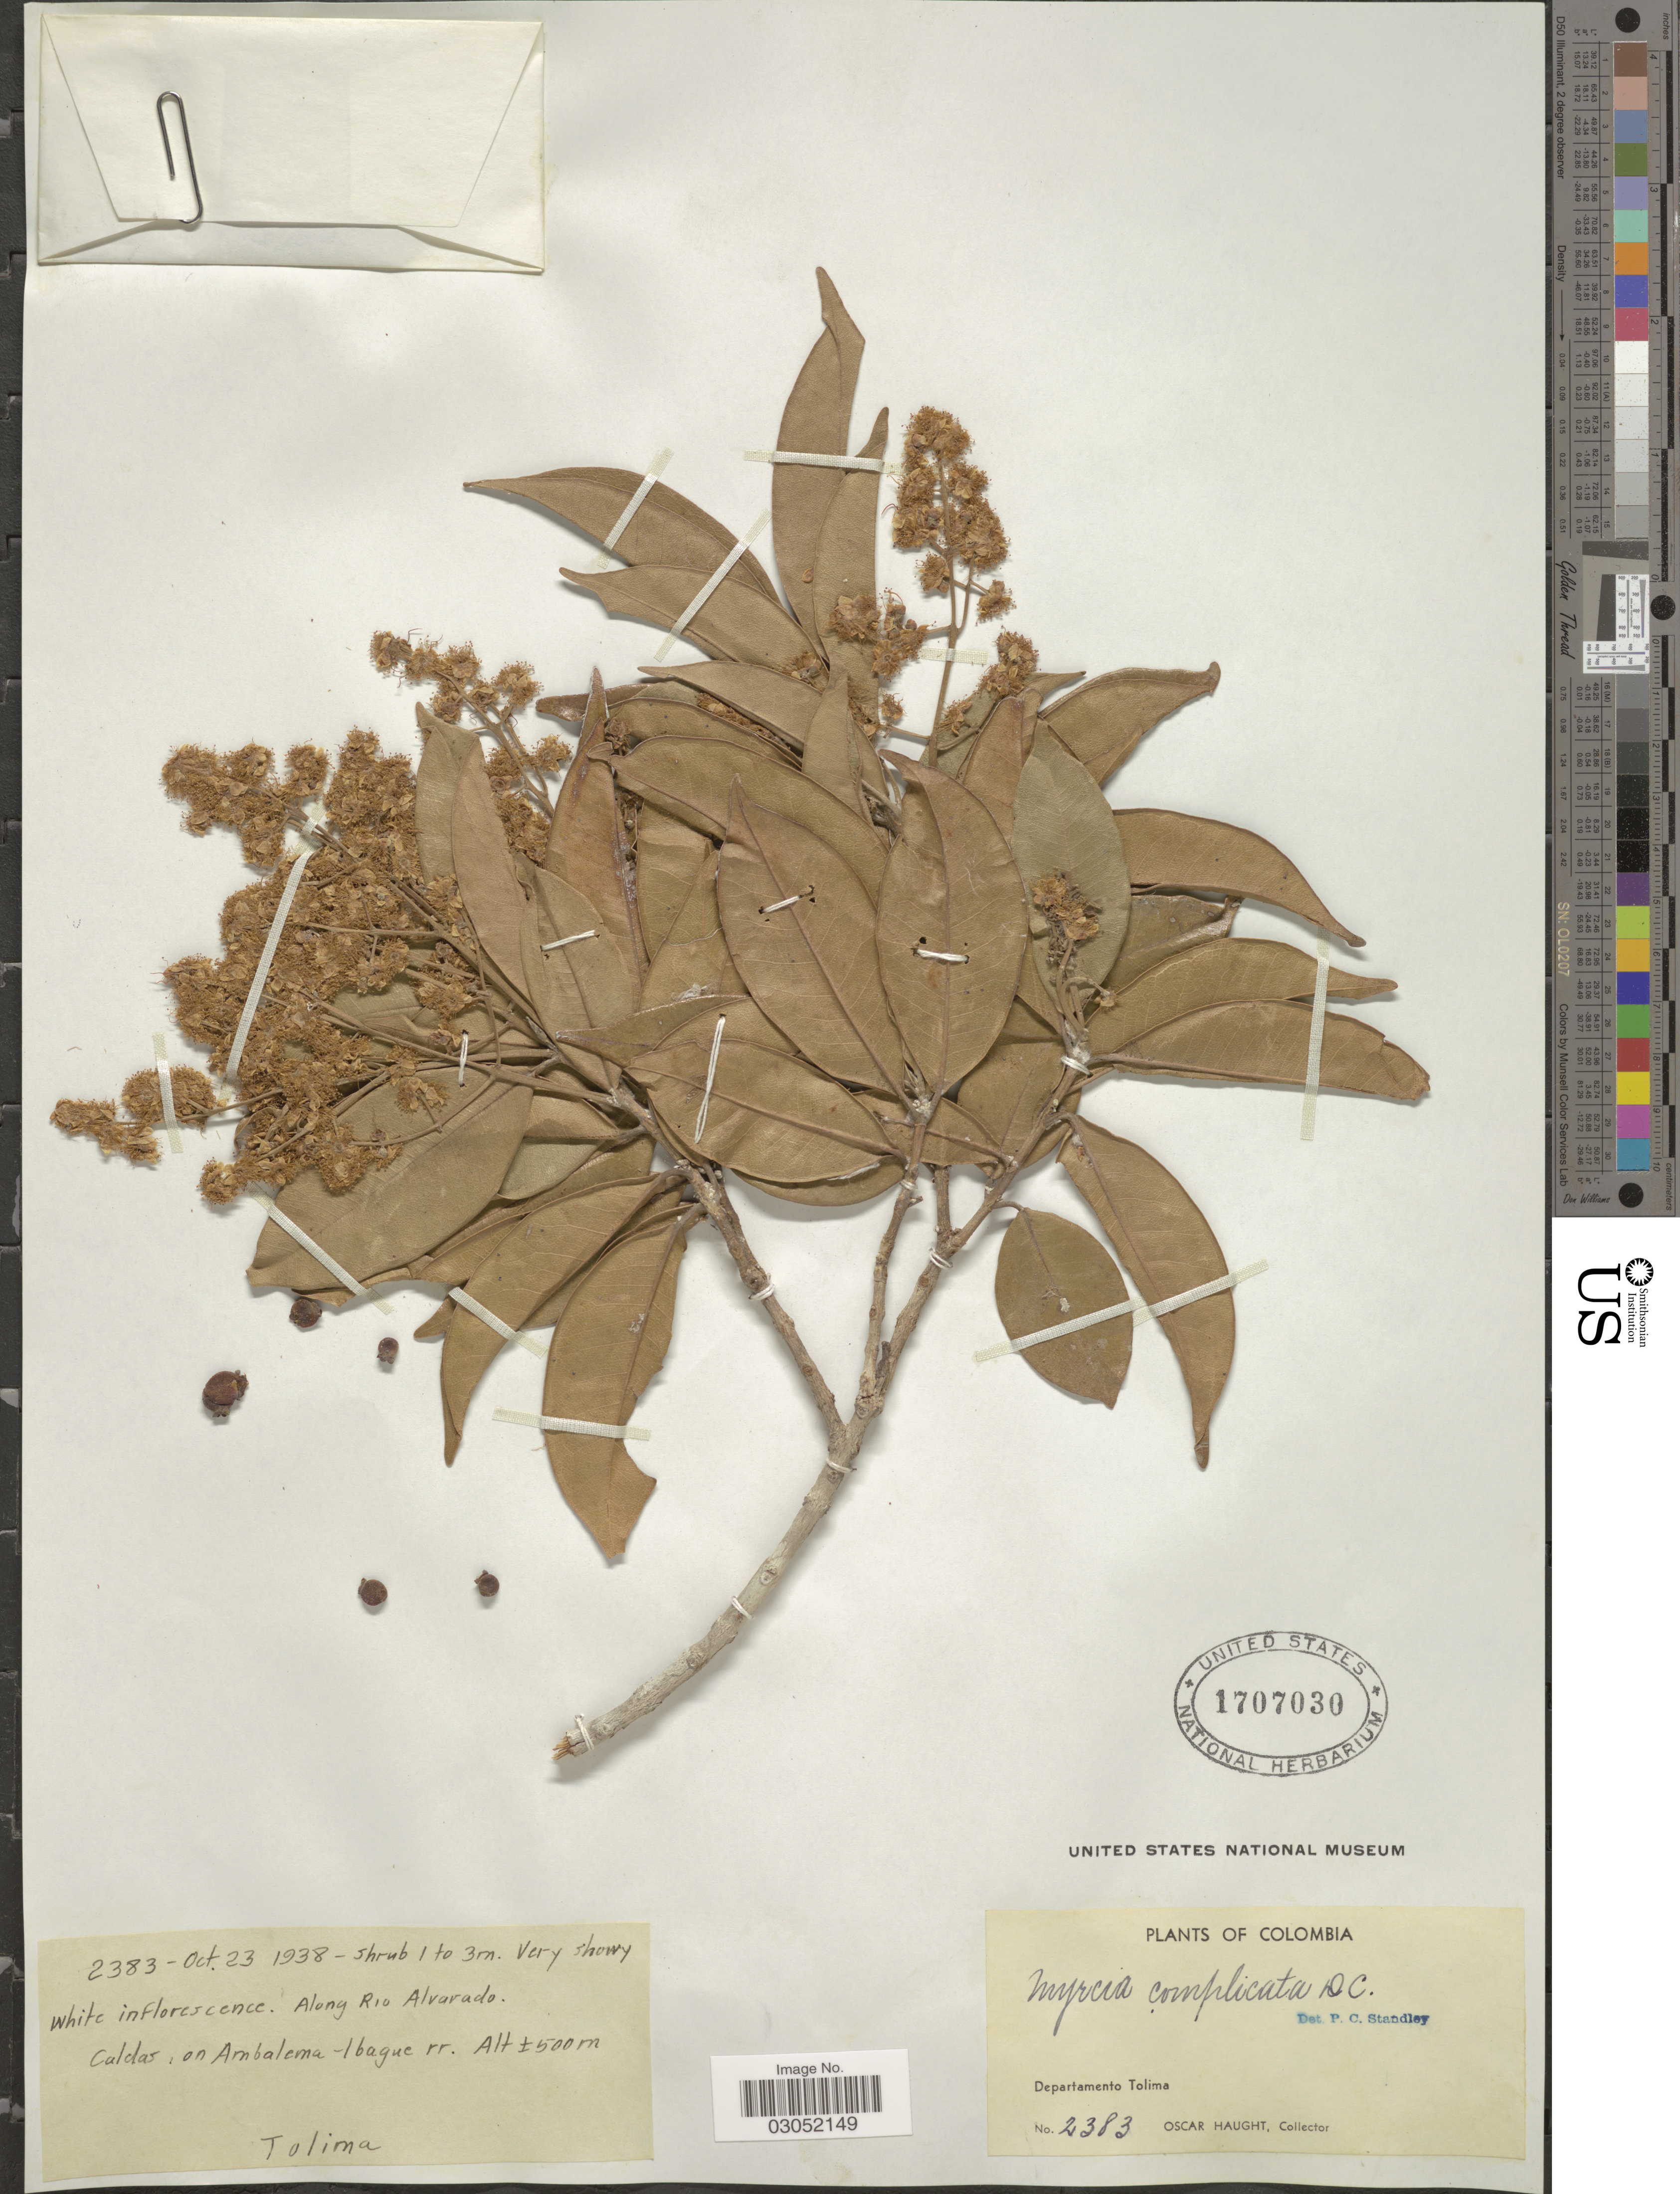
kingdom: Plantae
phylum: Tracheophyta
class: Magnoliopsida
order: Myrtales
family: Myrtaceae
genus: Myrcia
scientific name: Myrcia complicata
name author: DC.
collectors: O. Haught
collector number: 2383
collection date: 1938-10-23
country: Colombia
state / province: Tolima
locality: Departamento Tolima. Along Rio Alvarado. Caldas: on Ambalema-Ibague rr.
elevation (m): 500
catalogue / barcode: US 1707030